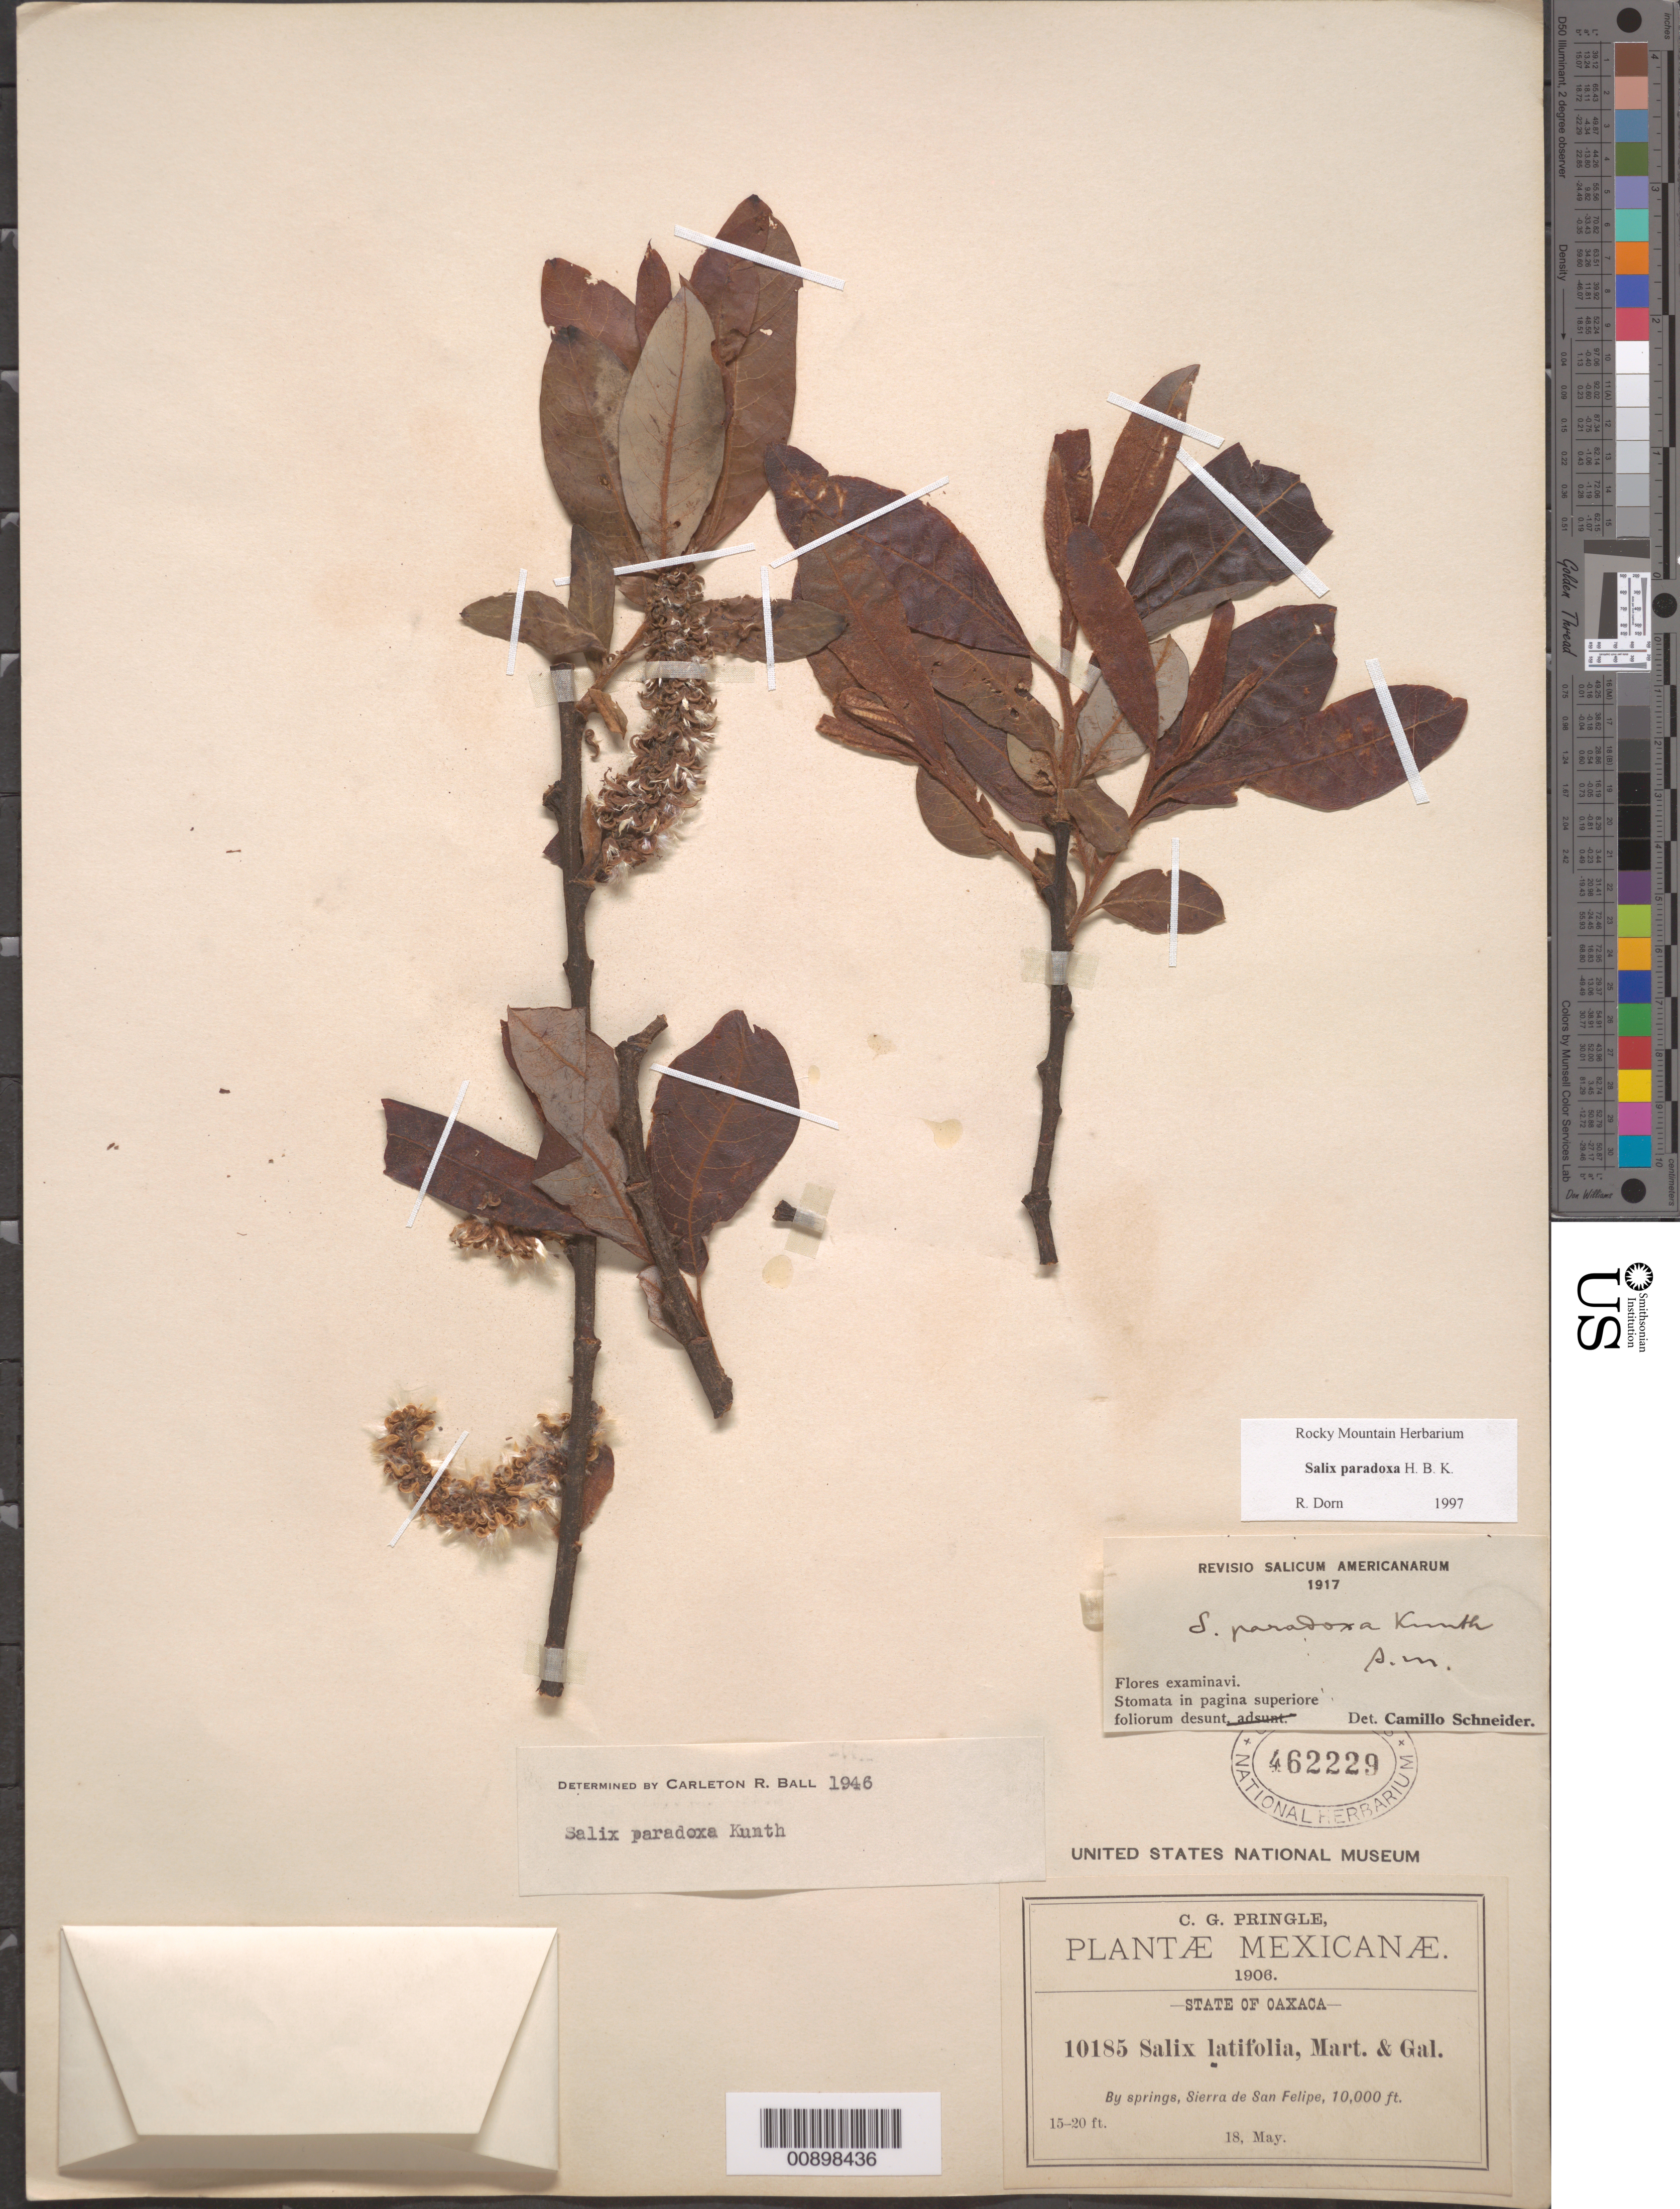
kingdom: Plantae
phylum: Tracheophyta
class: Magnoliopsida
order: Malpighiales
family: Salicaceae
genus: Salix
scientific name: Salix paradoxa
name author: Kunth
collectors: C. G. Pringle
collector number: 10185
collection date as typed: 18 May 1906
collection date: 1906-05-18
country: Mexico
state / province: Oaxaca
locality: Sierra de San Felipe, State of Oaxaca.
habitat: By springs.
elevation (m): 3048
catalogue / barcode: US 462229